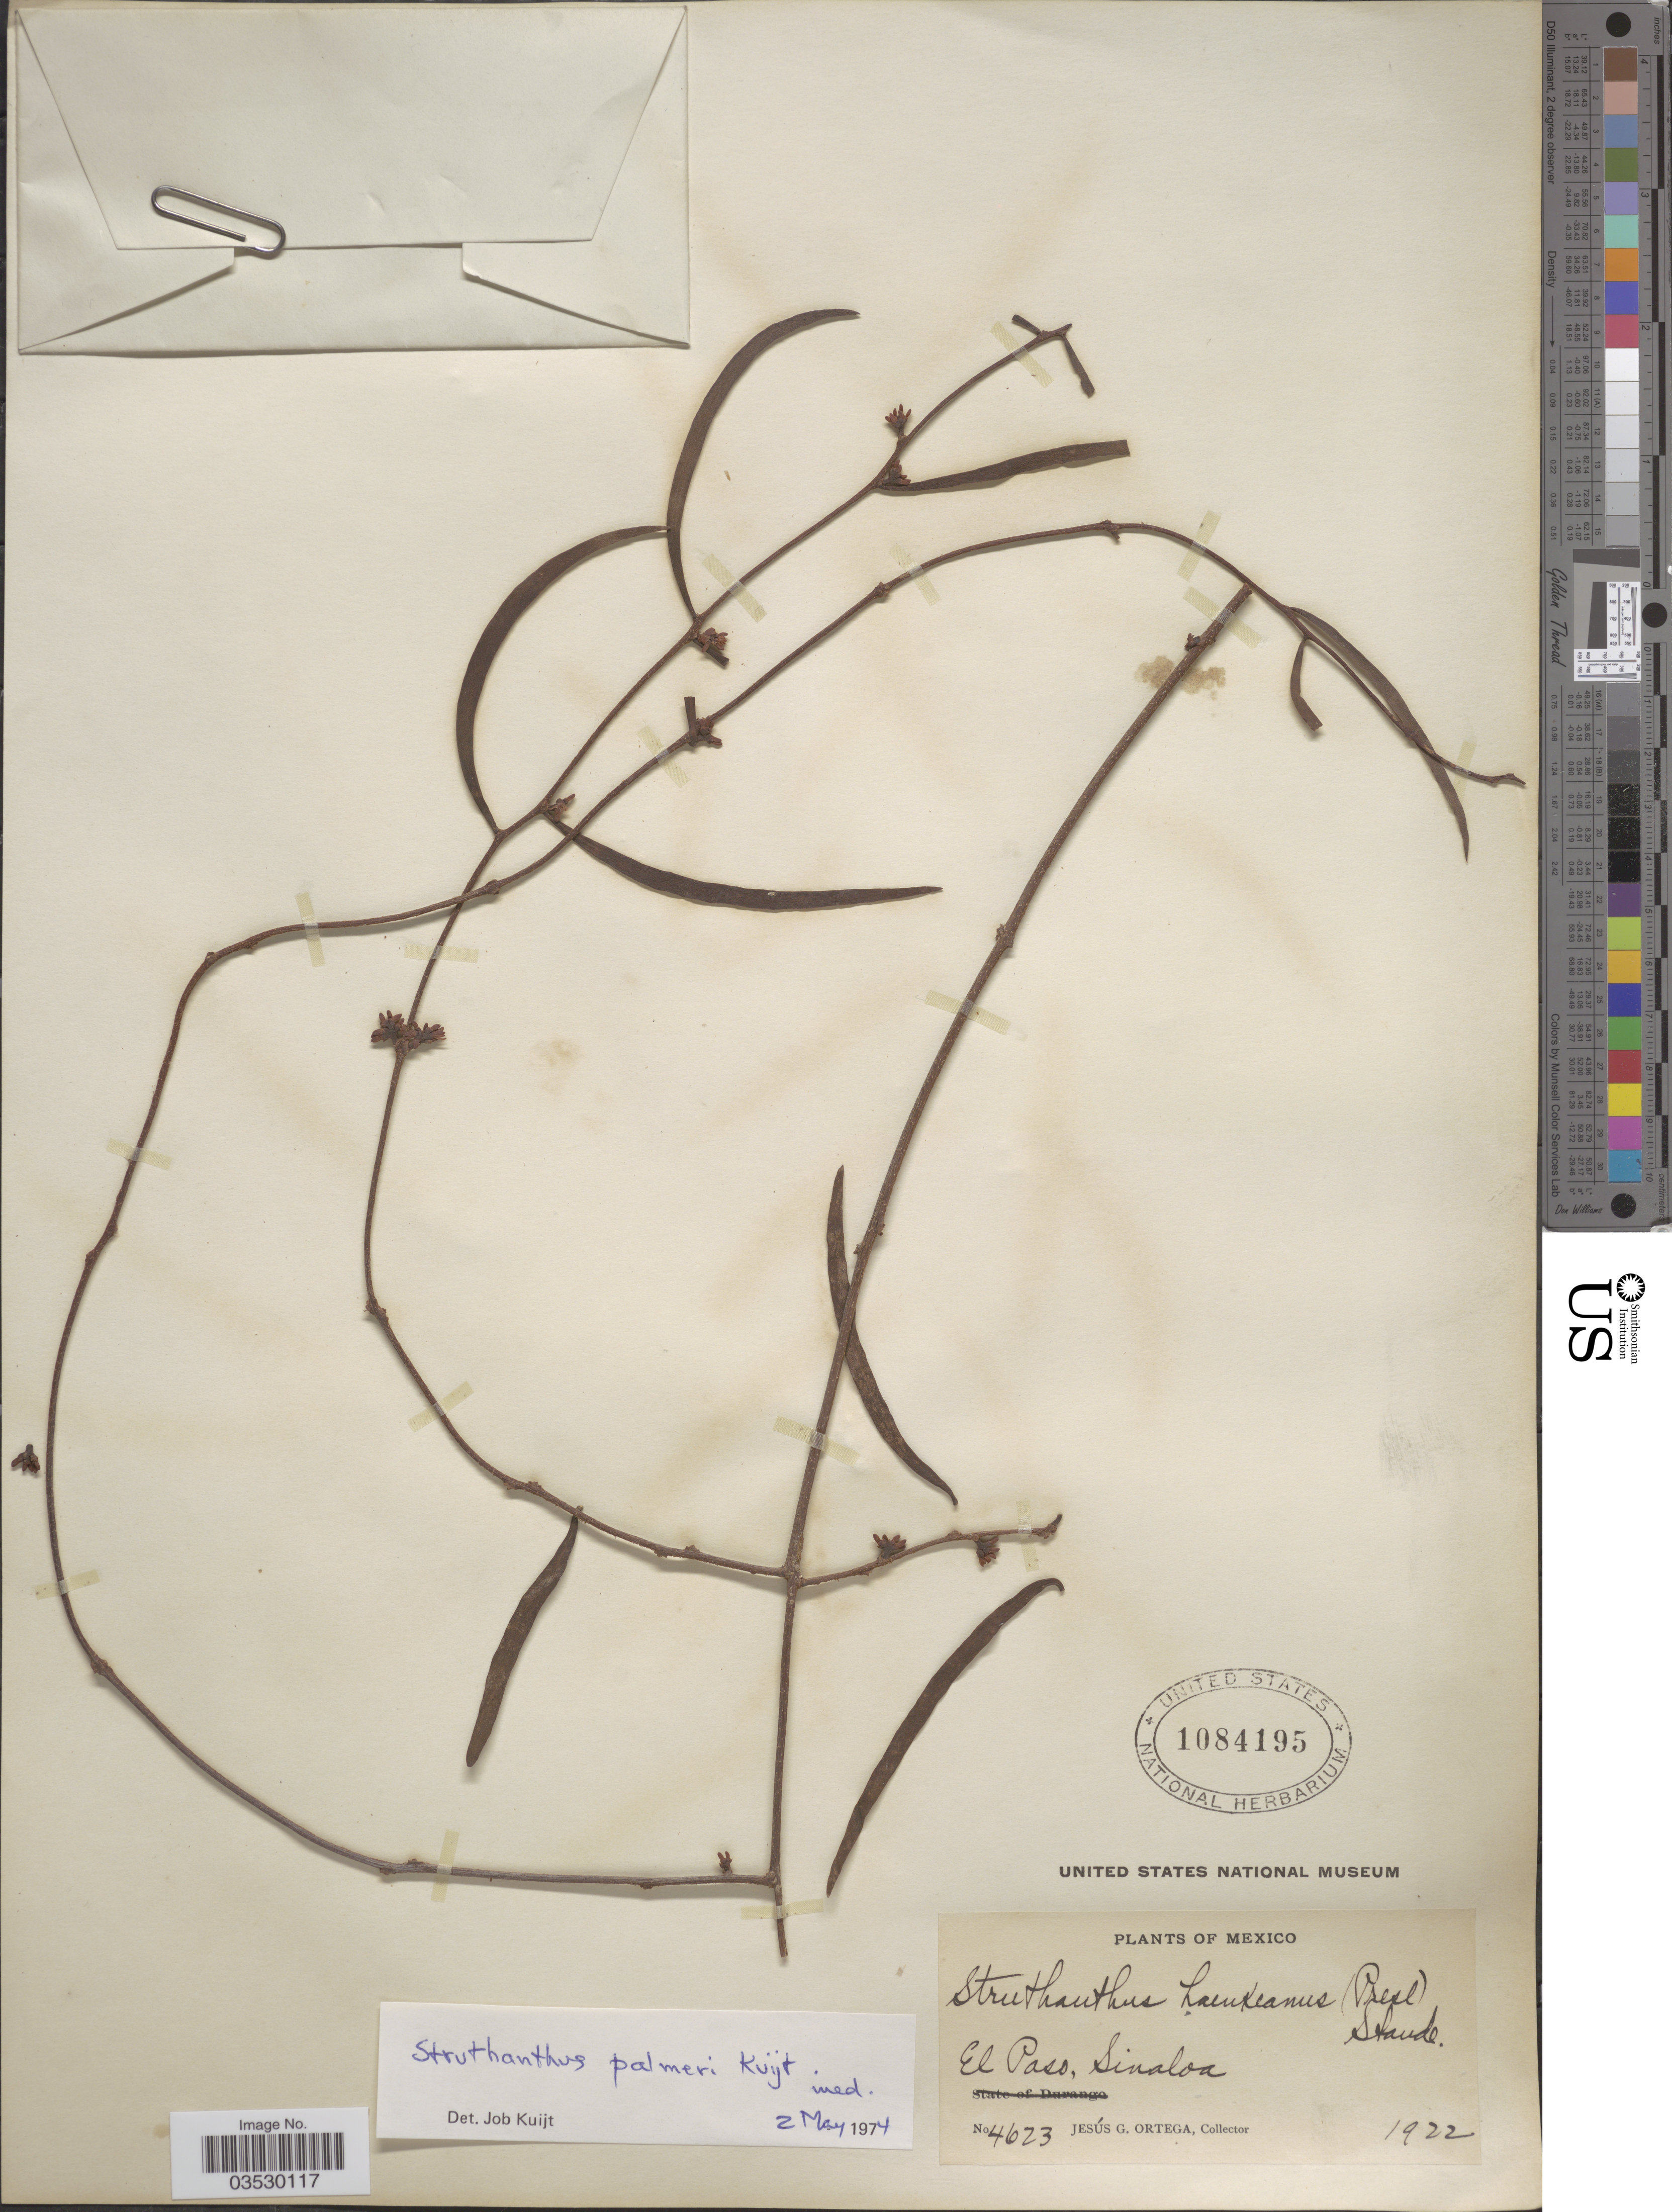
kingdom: Plantae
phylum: Tracheophyta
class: Magnoliopsida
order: Santalales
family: Loranthaceae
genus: Struthanthus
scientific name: Struthanthus palmeri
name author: Kuijt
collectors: J. Ortega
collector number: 4623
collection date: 1922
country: Mexico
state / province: Sinaloa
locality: El Paso.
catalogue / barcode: US 1084195